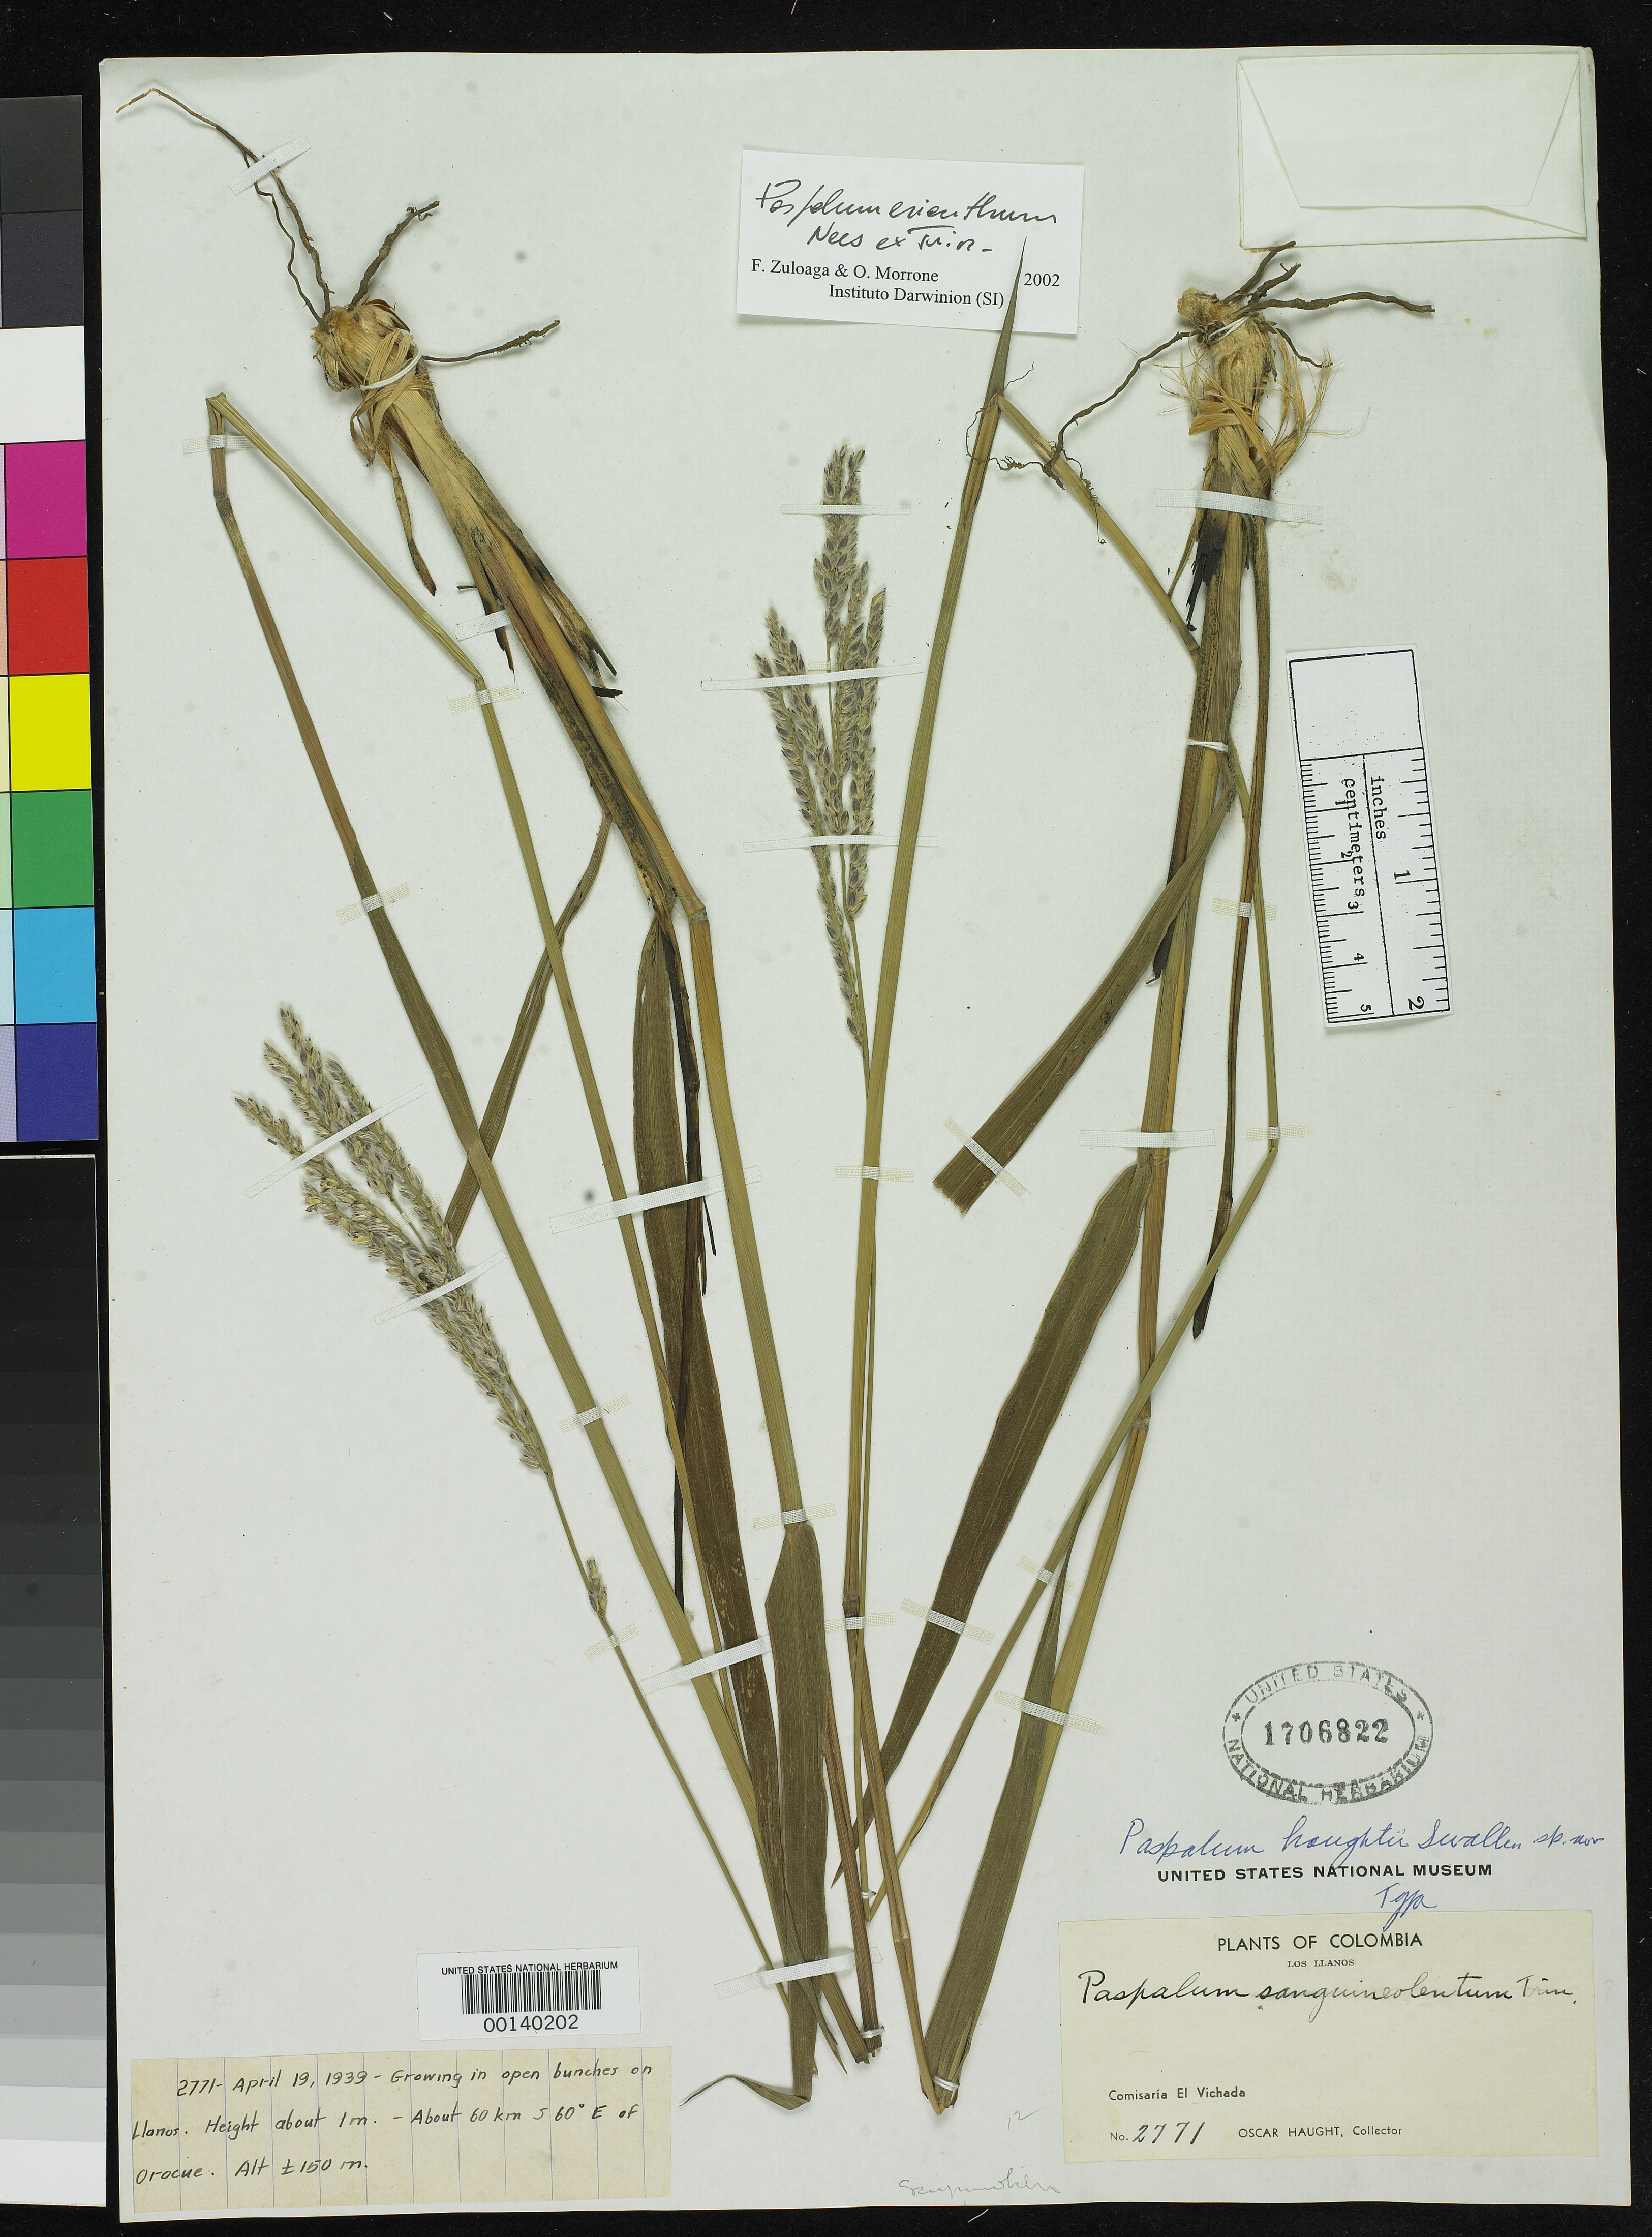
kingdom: Plantae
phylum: Tracheophyta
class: Liliopsida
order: Poales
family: Poaceae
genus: Paspalum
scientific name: Paspalum haughtii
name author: Swallen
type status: Holotype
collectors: O. L. Haught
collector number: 2771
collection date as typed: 19 Apr 1939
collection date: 1939-04-19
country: Colombia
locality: Los Llanos, SE of Orocue, Comisaria El Vichada.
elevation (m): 150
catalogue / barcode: US 1706822